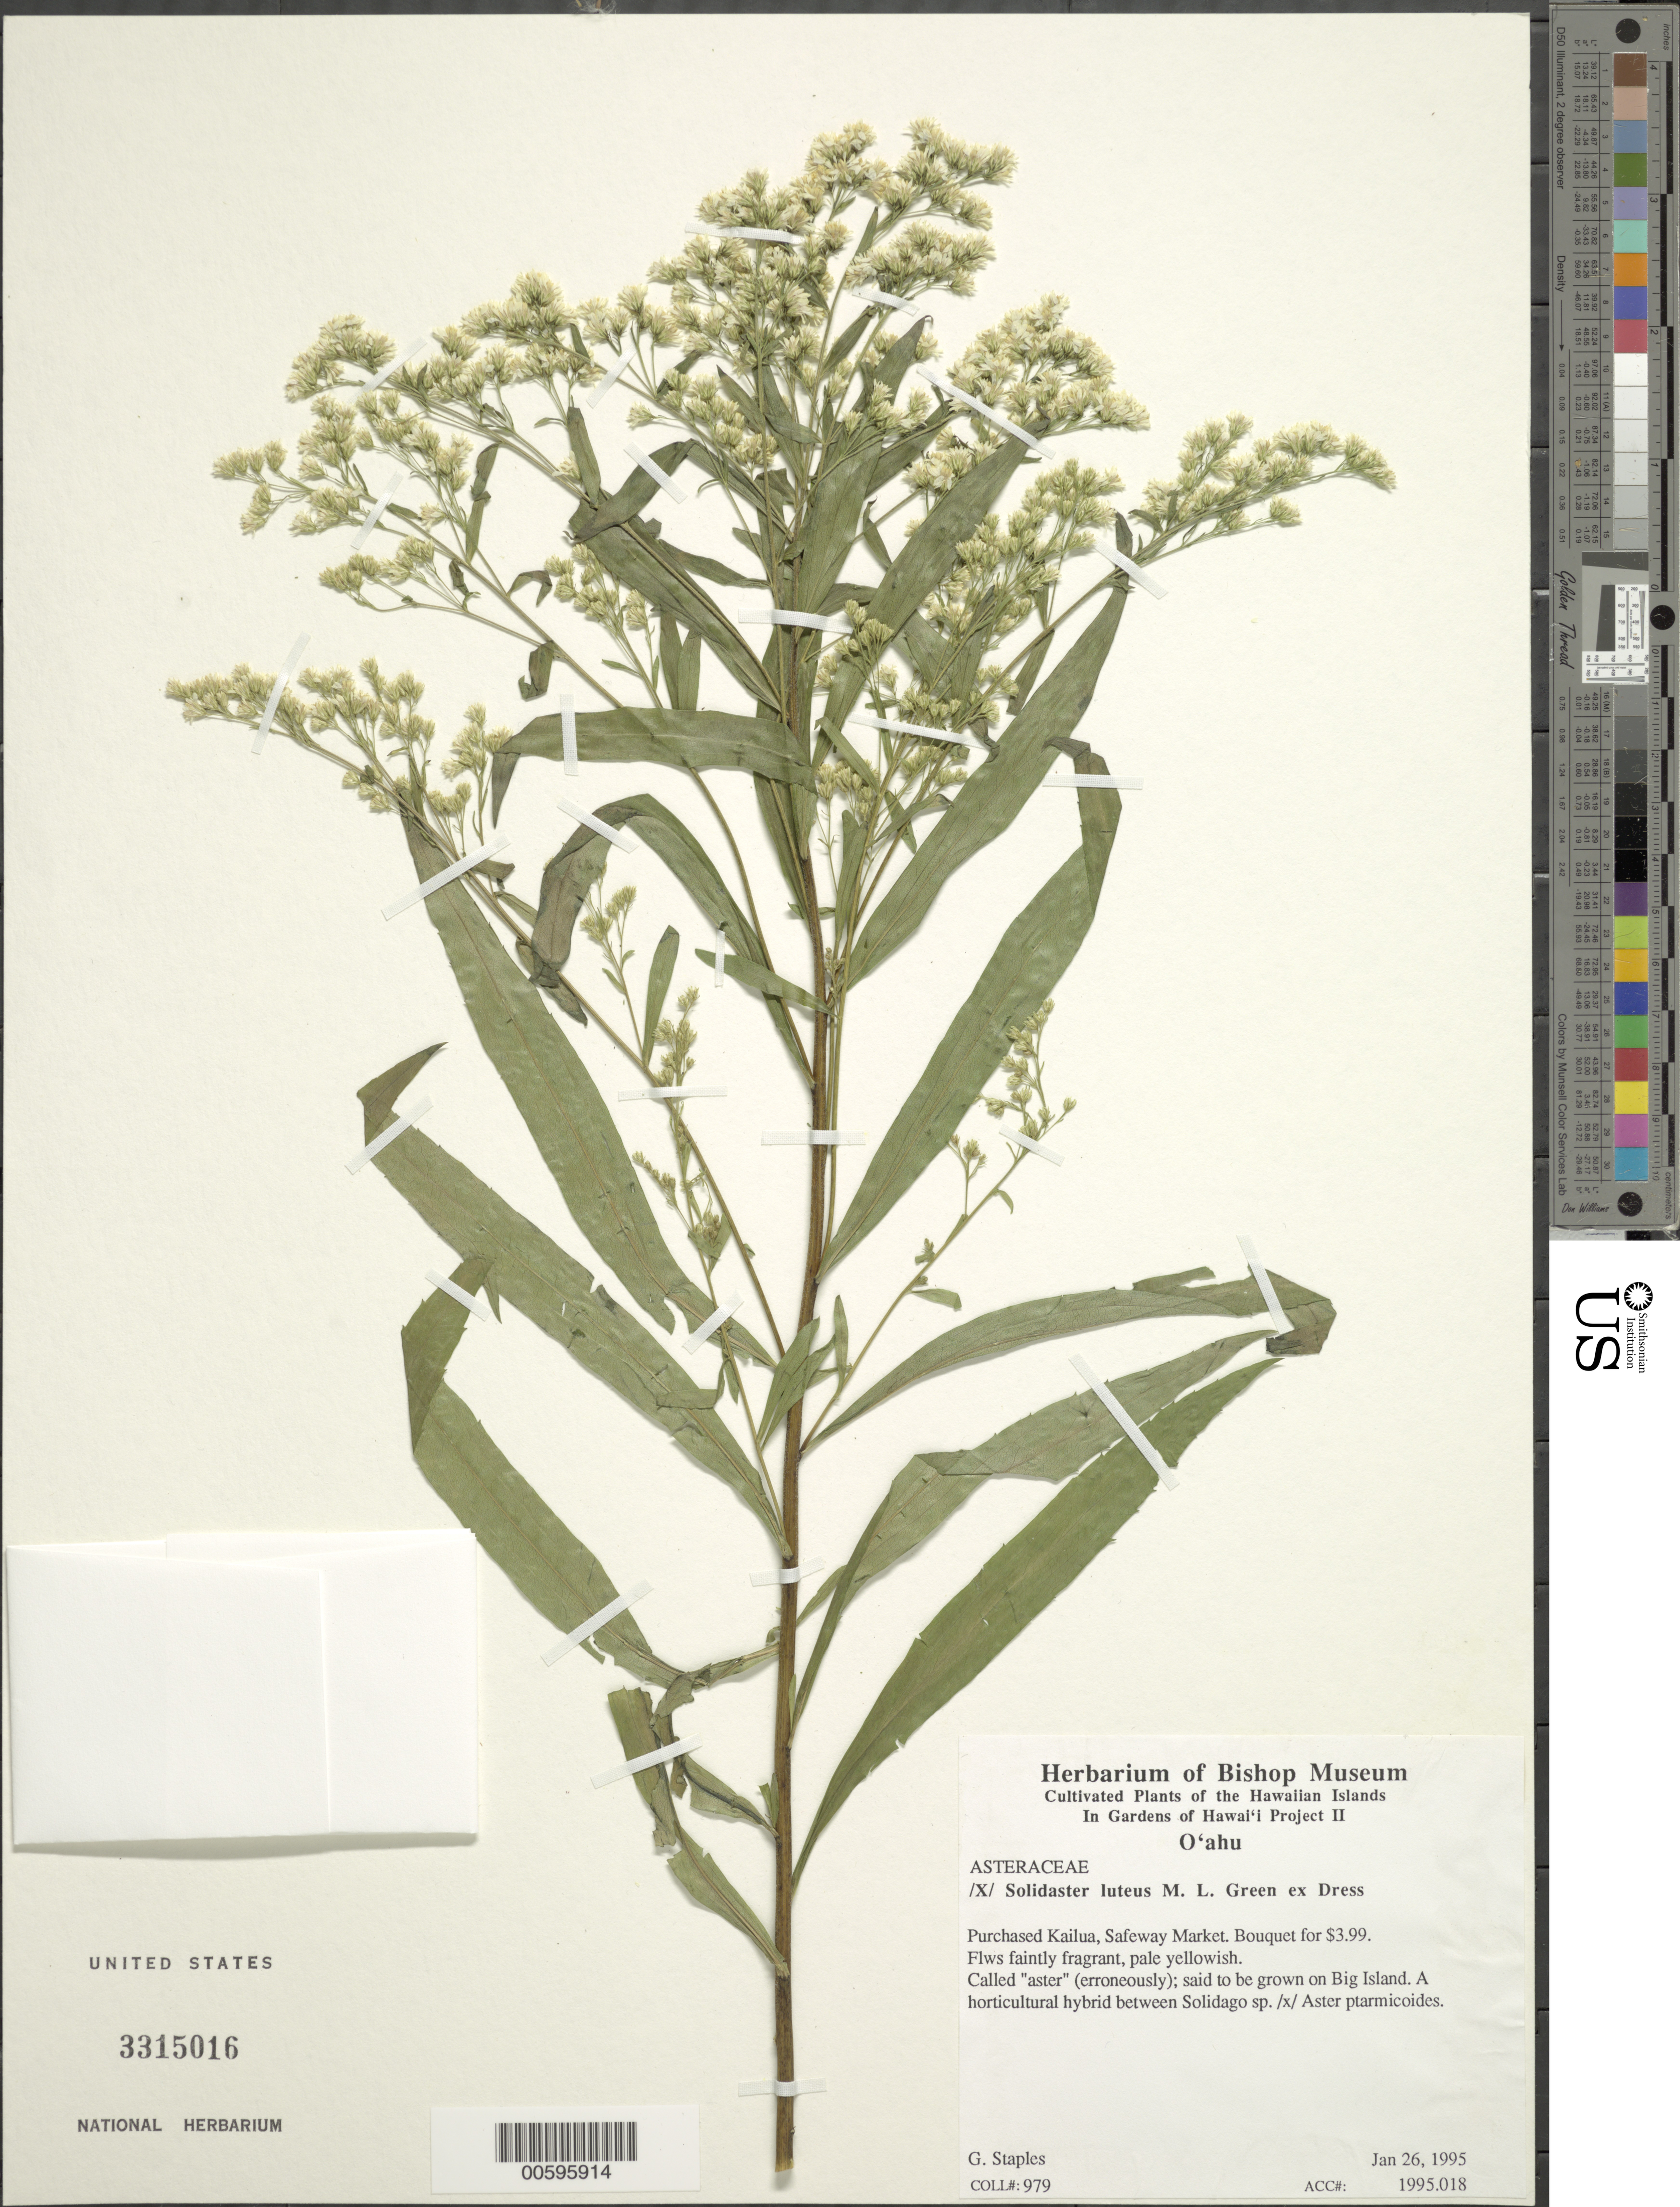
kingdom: Plantae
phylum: Tracheophyta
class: Magnoliopsida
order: Asterales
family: Asteraceae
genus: Solidago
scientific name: Solidago altissima subsp. altissima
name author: L.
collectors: G. Staples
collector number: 979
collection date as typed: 26 Jan 1995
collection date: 1995-01-26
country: United States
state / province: Hawaii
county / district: Honolulu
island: Oahu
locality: Purchased Kailua, Safeway Market.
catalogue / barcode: US 3315016